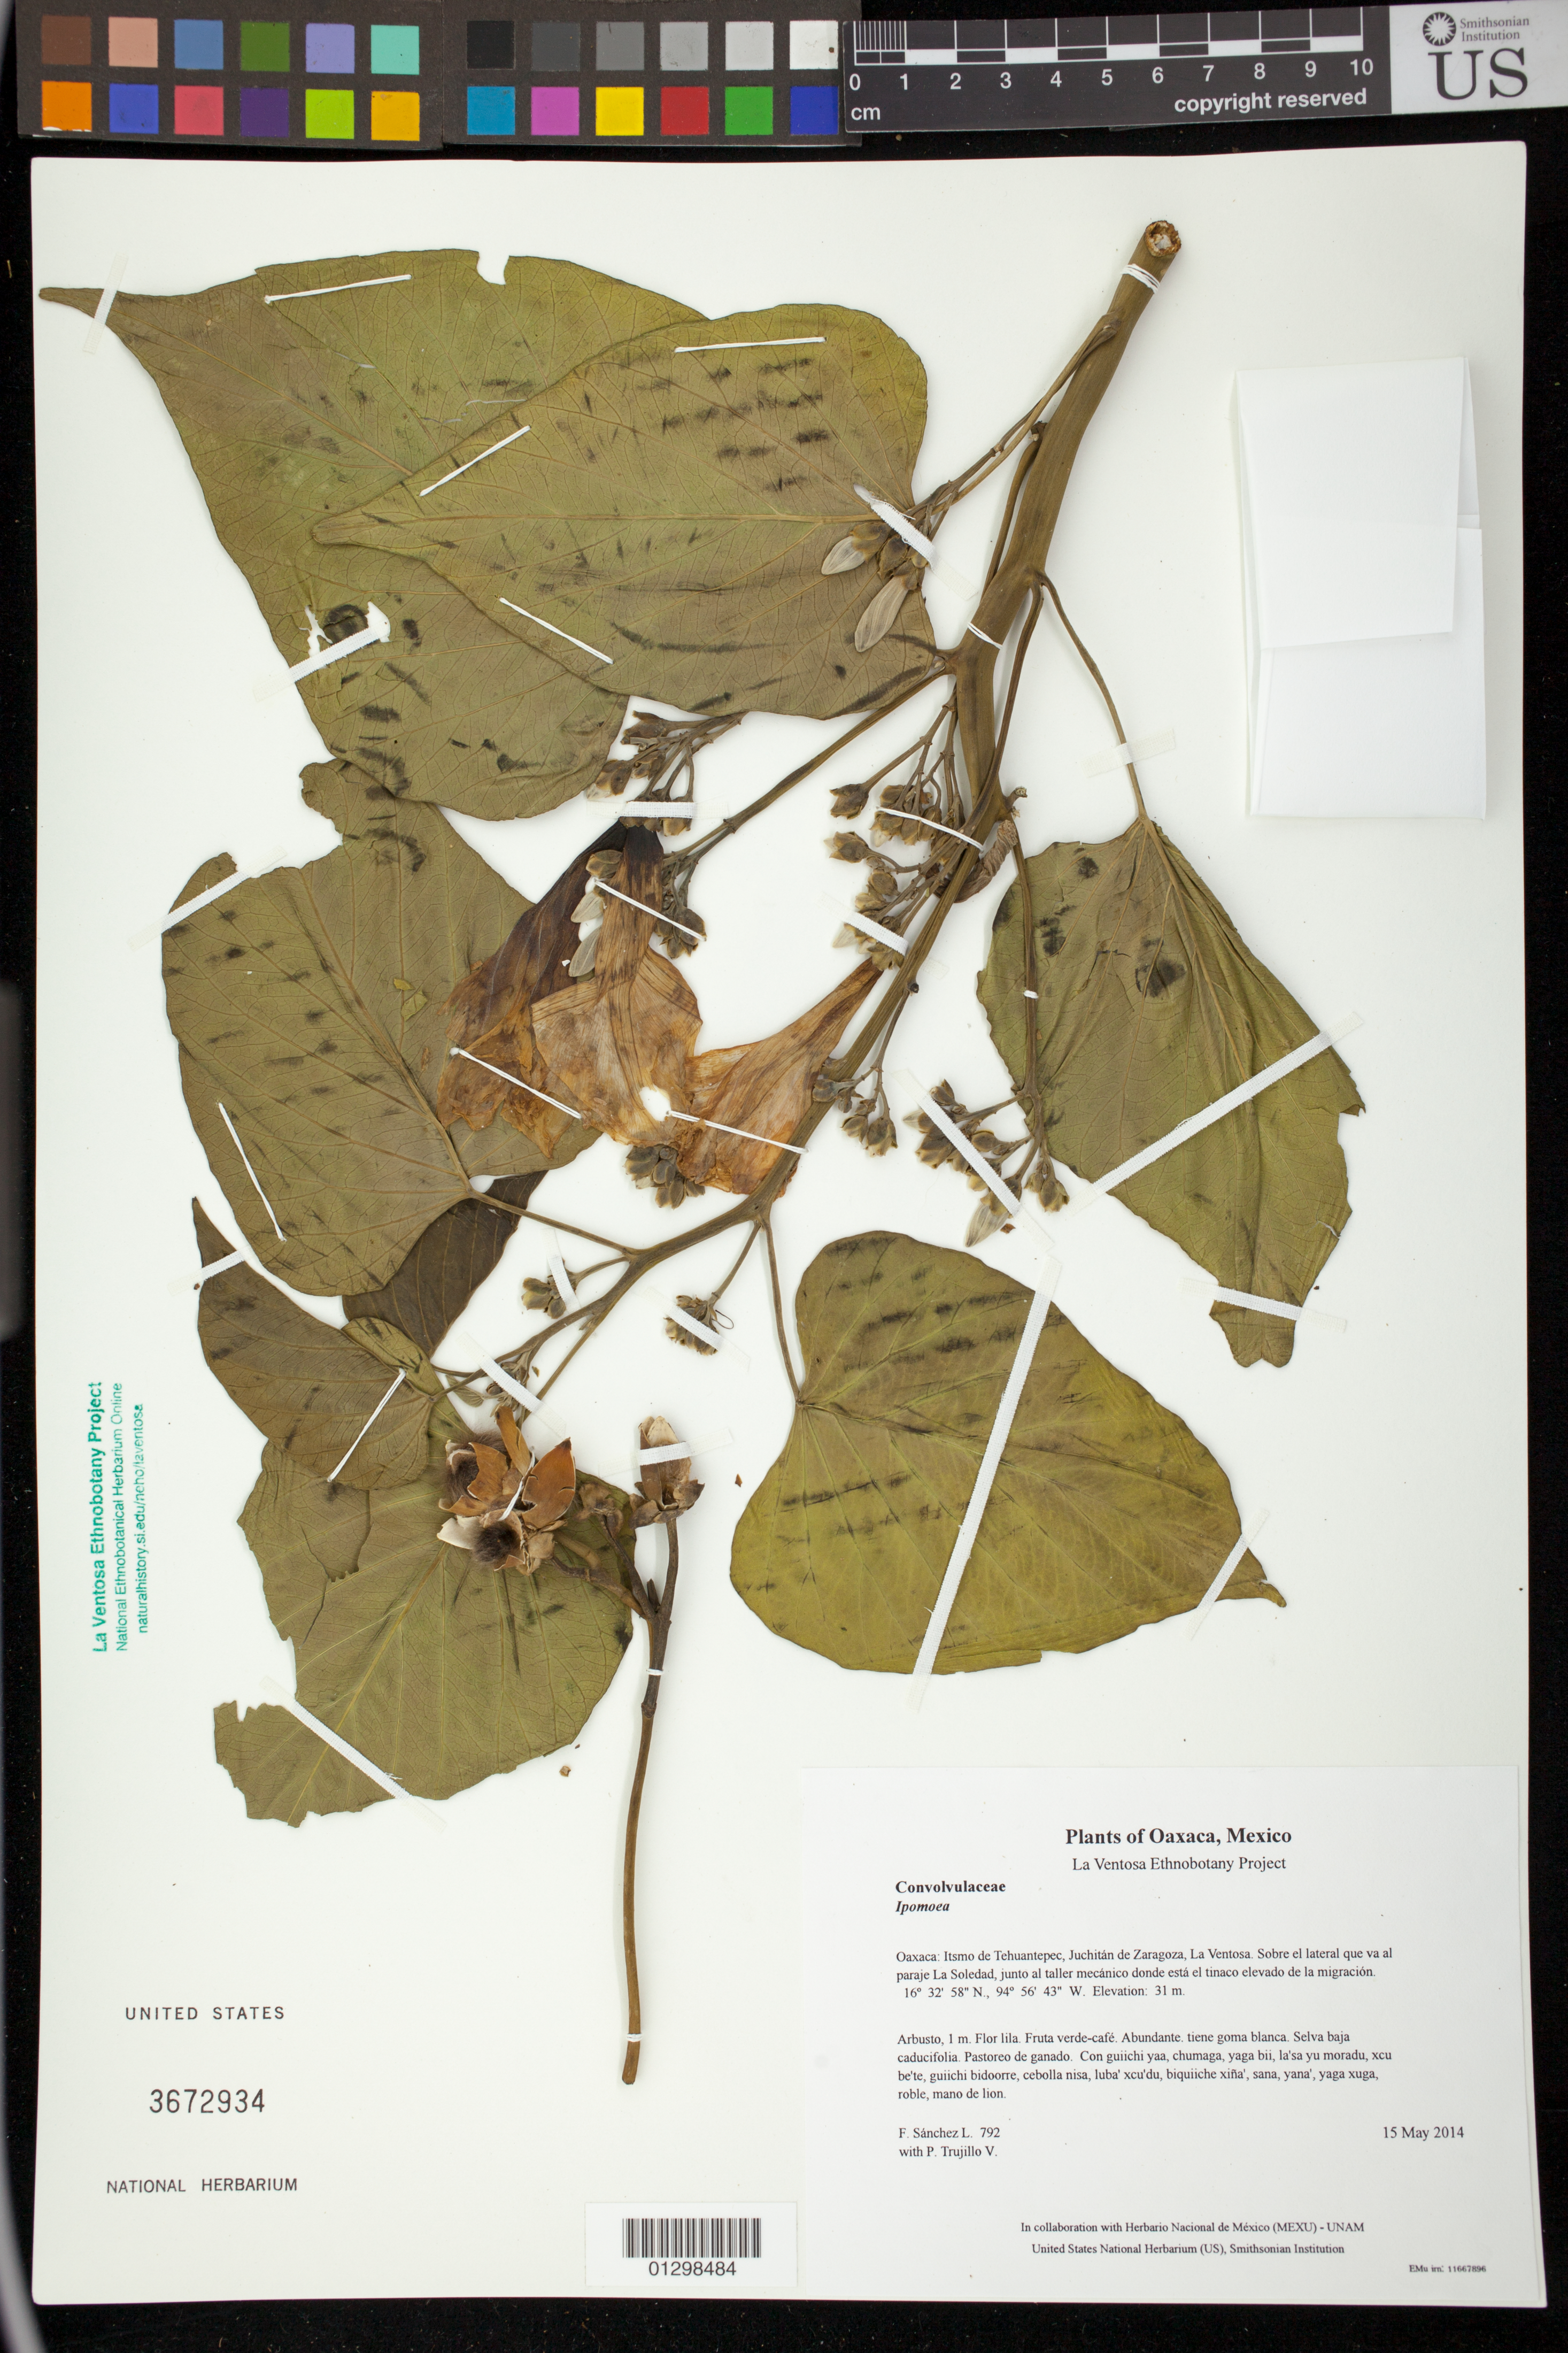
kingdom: Plantae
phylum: Tracheophyta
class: Magnoliopsida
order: Solanales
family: Convolvulaceae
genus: Ipomoea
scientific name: Ipomoea carnea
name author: Jacq.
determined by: Velasco G., Kenia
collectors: F. Sánchez L. & P. Trujillo V.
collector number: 792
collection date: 2014-05-15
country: Mexico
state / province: Oaxaca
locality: Itsmo de Tehuantepec, Juchitán de Zaragoza, La Ventosa. Sobre el lateral que va al paraje La Soledad, junto al taller mecánico donde está el tinaco elevado de la migración.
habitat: Selva baja caducifolia. Pastoreo de ganado.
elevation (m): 31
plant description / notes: JEBOT, MEXU, SERO, US; Yaga bandaga. 1 m. Guie' lila. Cuaananaxhi naga'-namuu. Stale.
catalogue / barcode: US 3672934